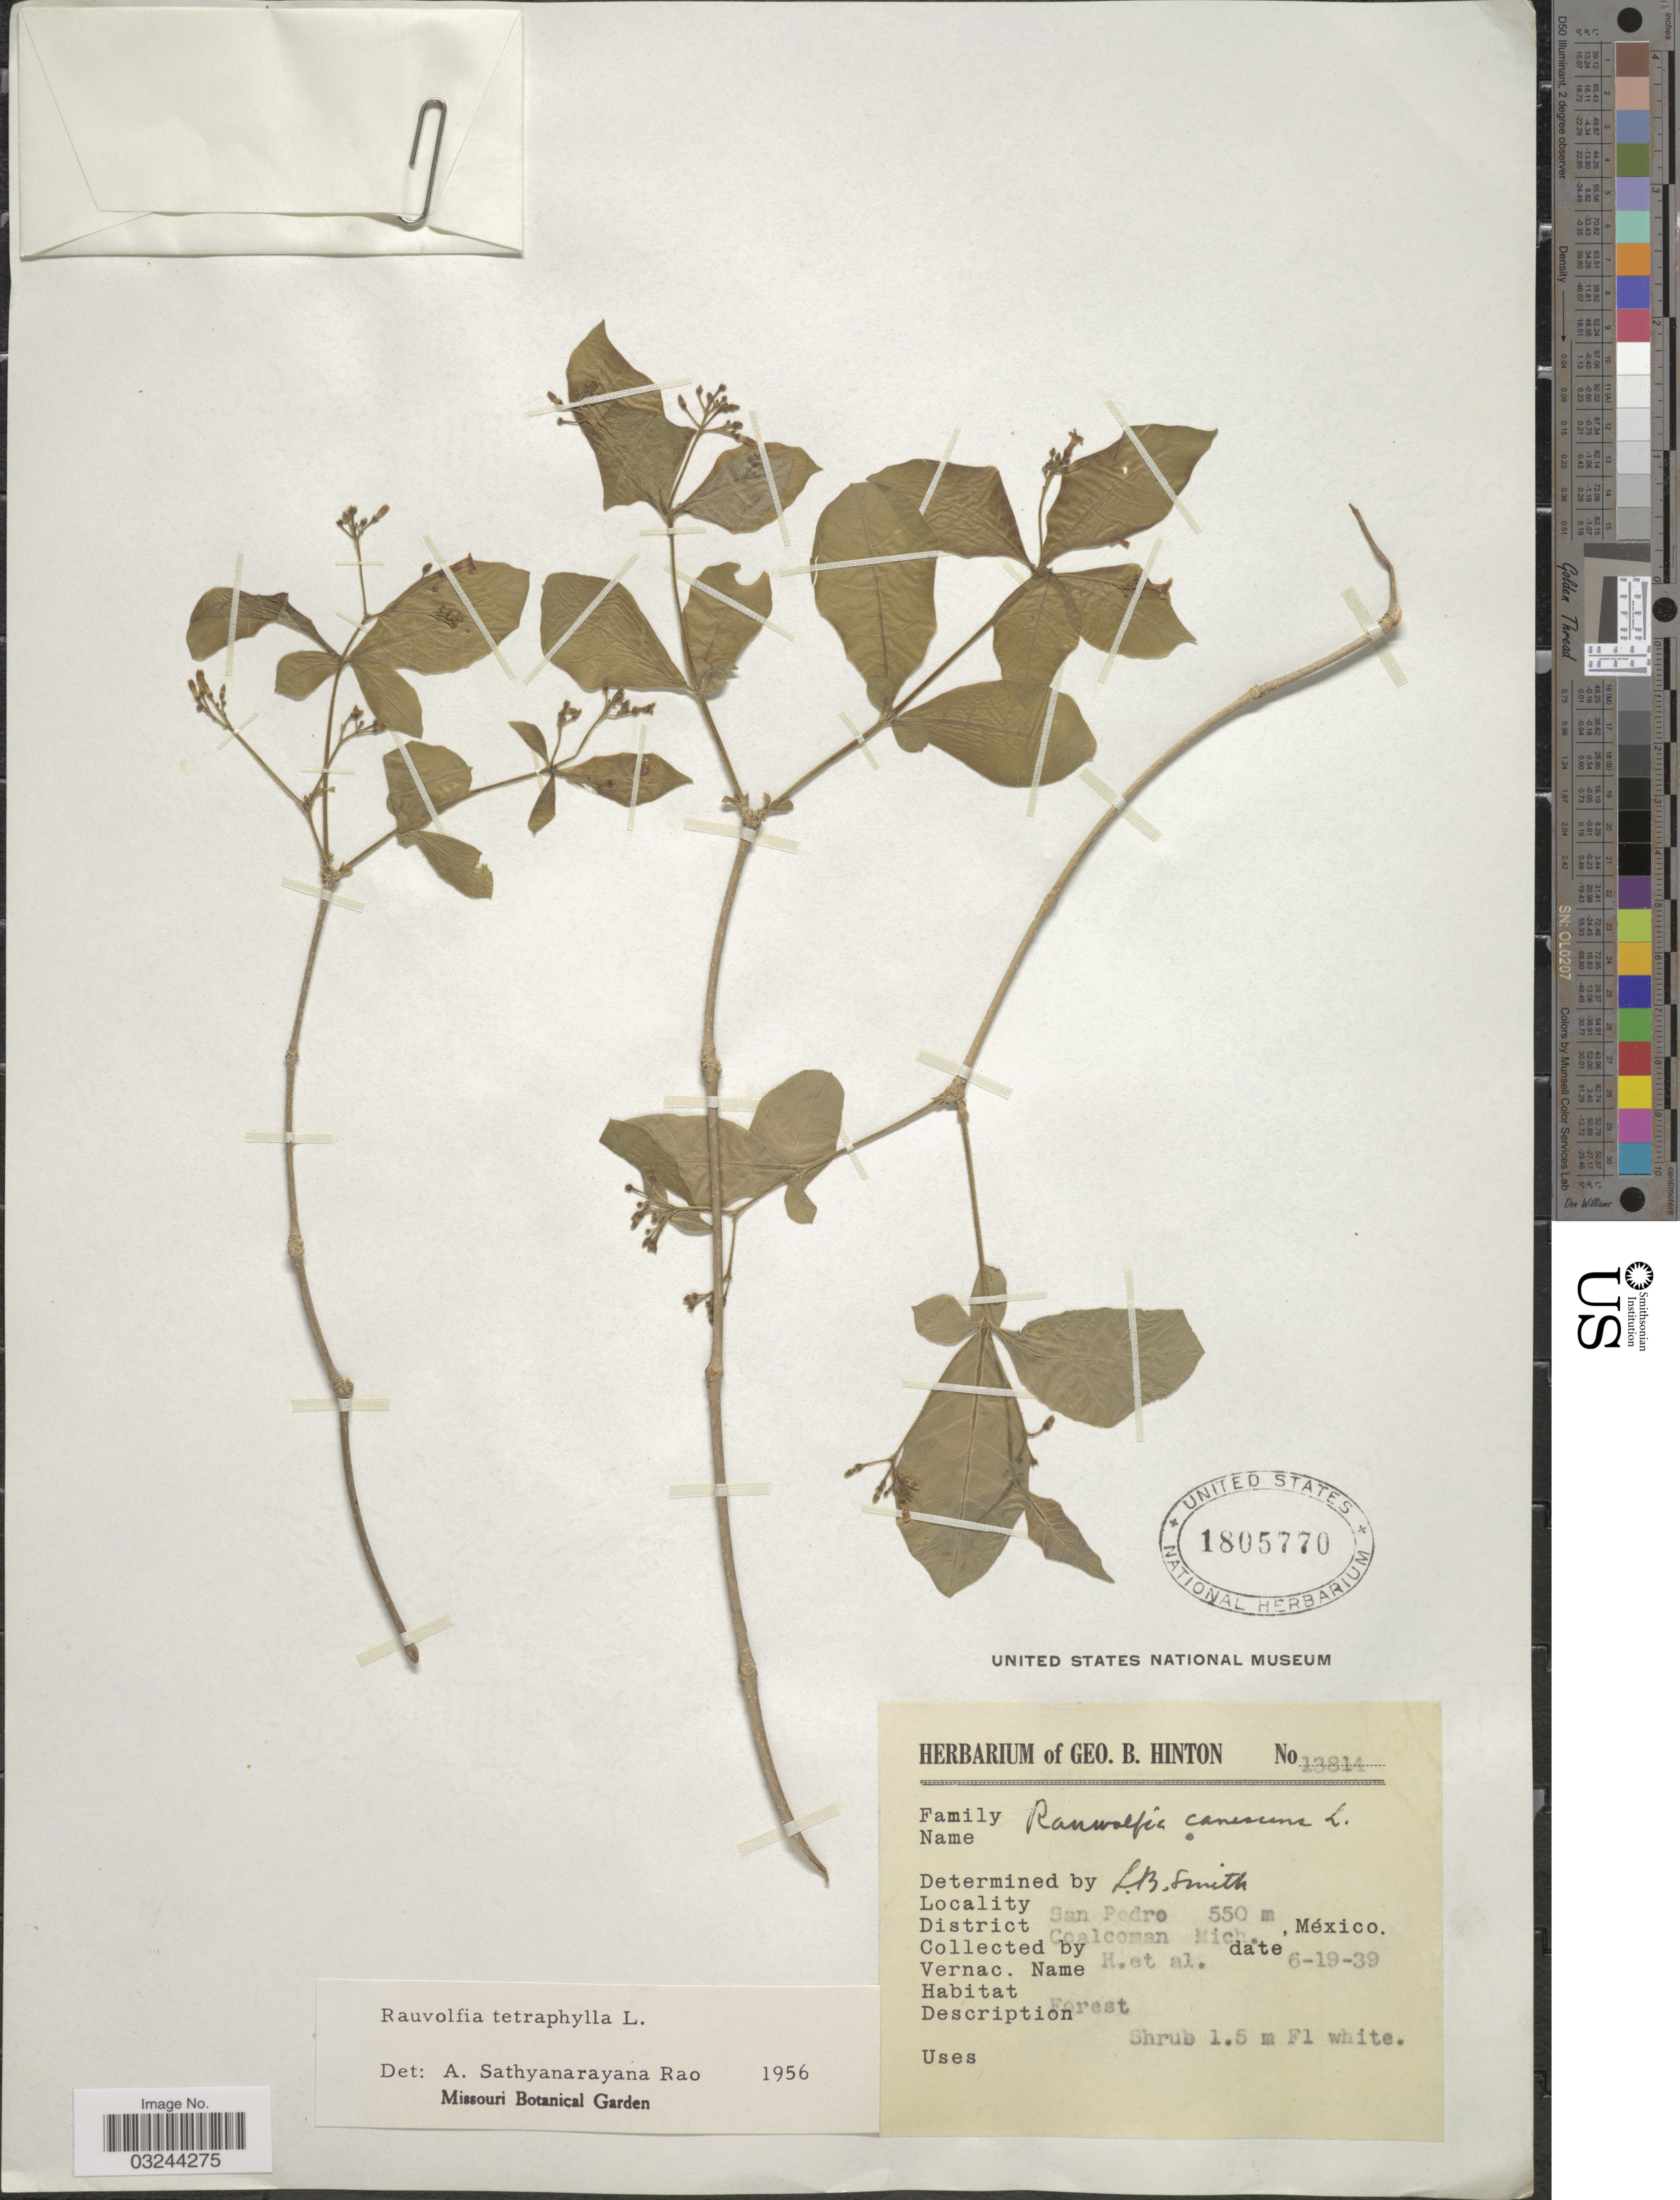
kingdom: Plantae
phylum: Tracheophyta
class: Magnoliopsida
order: Gentianales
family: Apocynaceae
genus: Rauvolfia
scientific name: Rauvolfia tetraphylla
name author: L.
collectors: G. B. Hinton & et al.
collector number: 13814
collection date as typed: Transcribed d/m/y: 19/6/39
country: Mexico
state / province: Michoacán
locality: San Pedro, District Coalcoman.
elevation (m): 550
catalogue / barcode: US 1805770